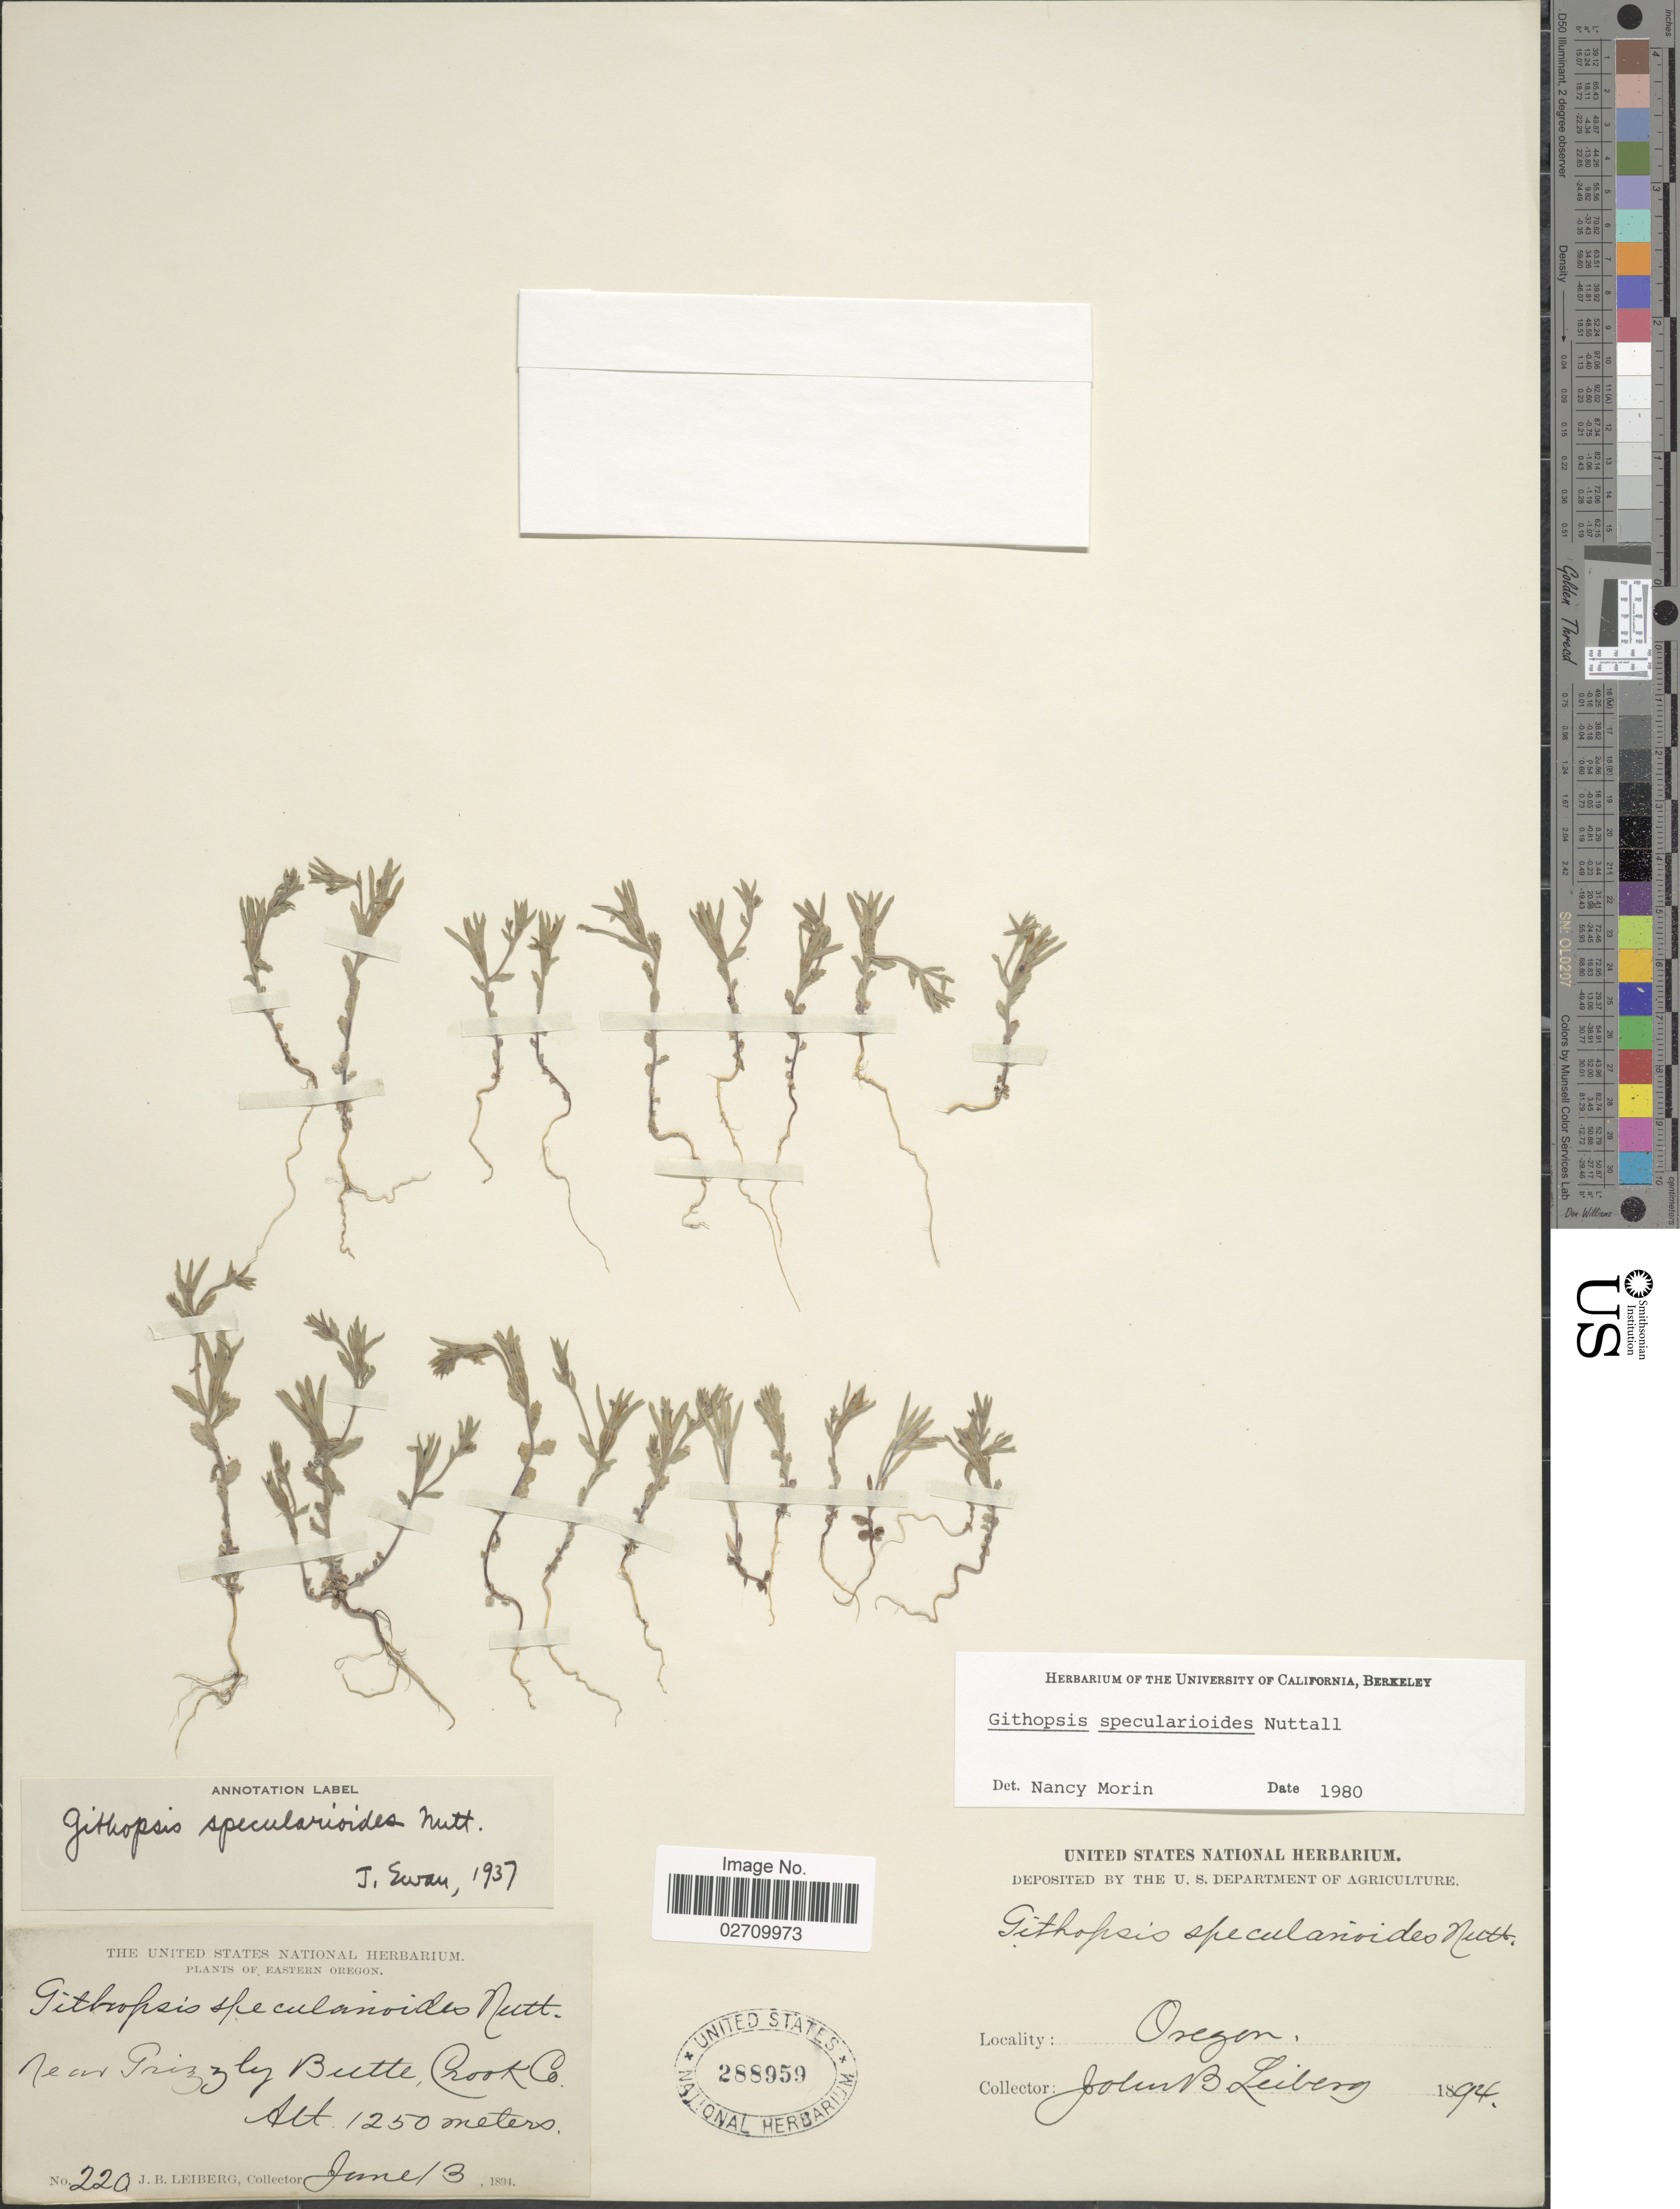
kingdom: Plantae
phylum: Tracheophyta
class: Magnoliopsida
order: Asterales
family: Campanulaceae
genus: Githopsis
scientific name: Githopsis specularioides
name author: Nutt.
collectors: J. B. Leiberg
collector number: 220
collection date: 1894-06-13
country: United States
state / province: Oregon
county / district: Crook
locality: Eastern Oregon. Near Grizzley Butte, Crook Co.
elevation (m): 1250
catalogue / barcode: US 288959